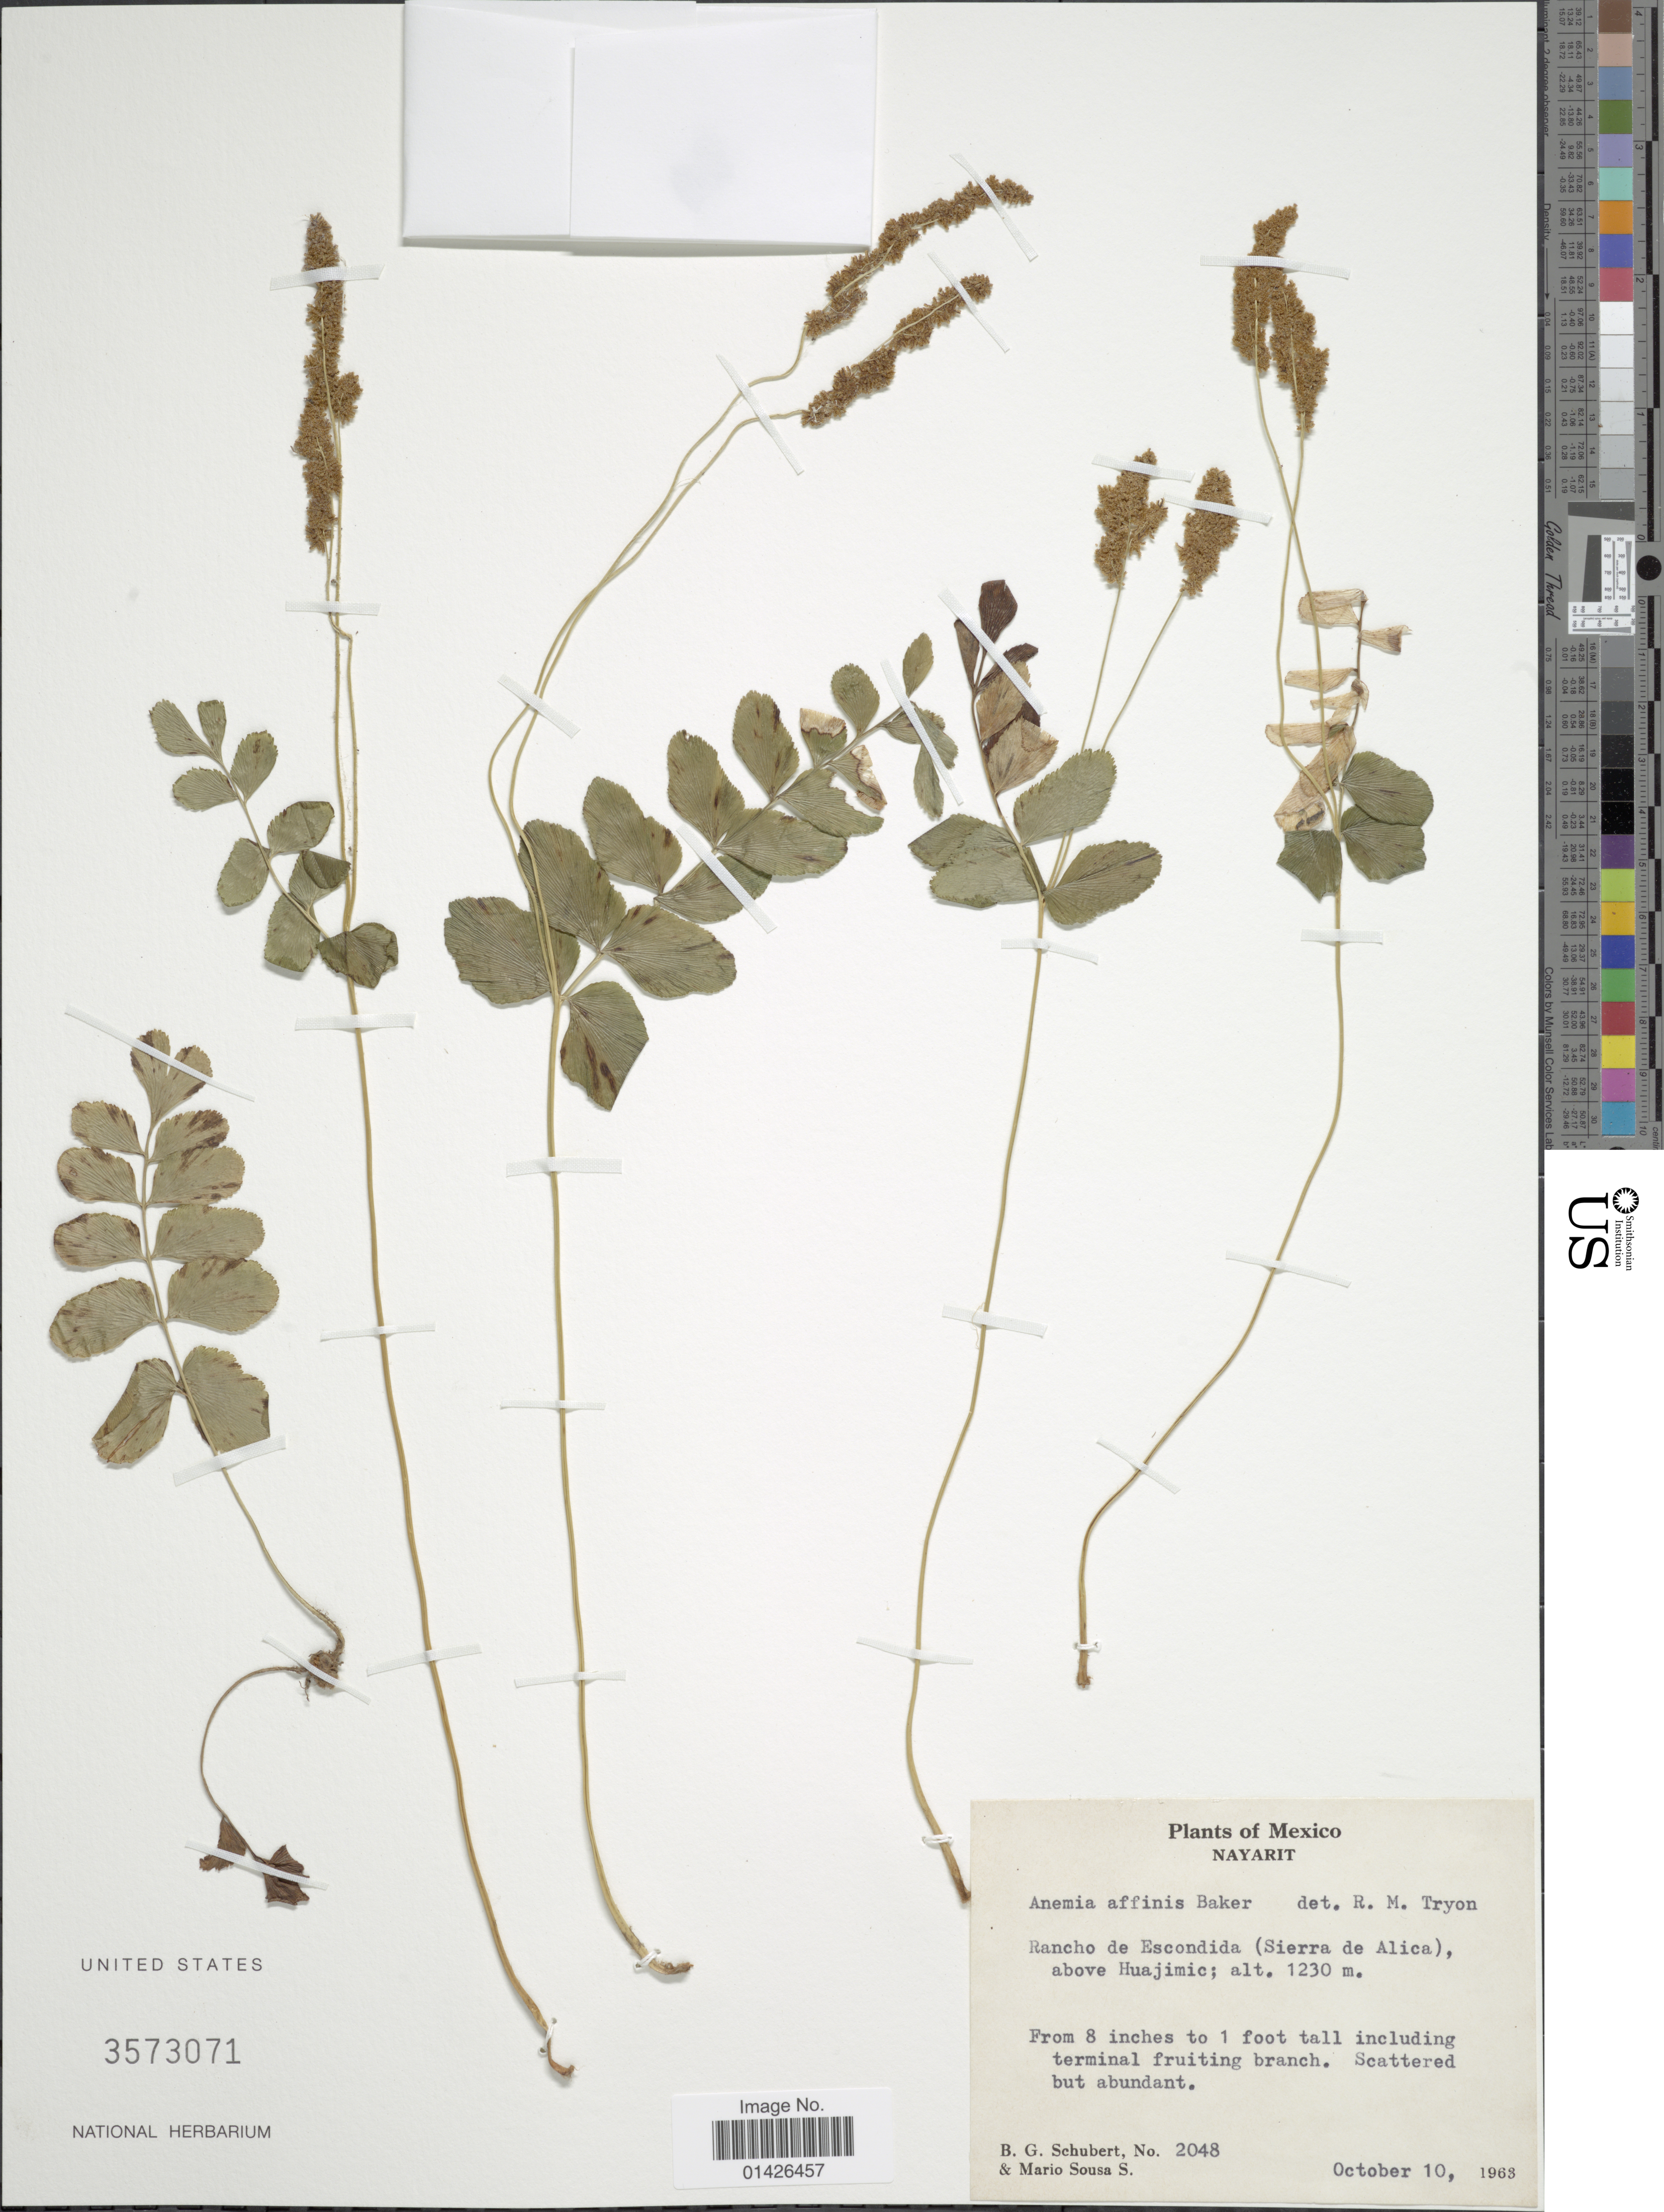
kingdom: Plantae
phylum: Tracheophyta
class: Polypodiopsida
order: Schizaeales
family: Anemiaceae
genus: Anemia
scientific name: Anemia affinis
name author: Baker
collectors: B. Schubert & M. Sousa S.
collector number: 2048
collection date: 1963-10-10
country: Mexico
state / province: Nayarit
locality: Rancho de Escondida (Sierra de Alica), above Huajimic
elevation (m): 1230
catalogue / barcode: US 3573071